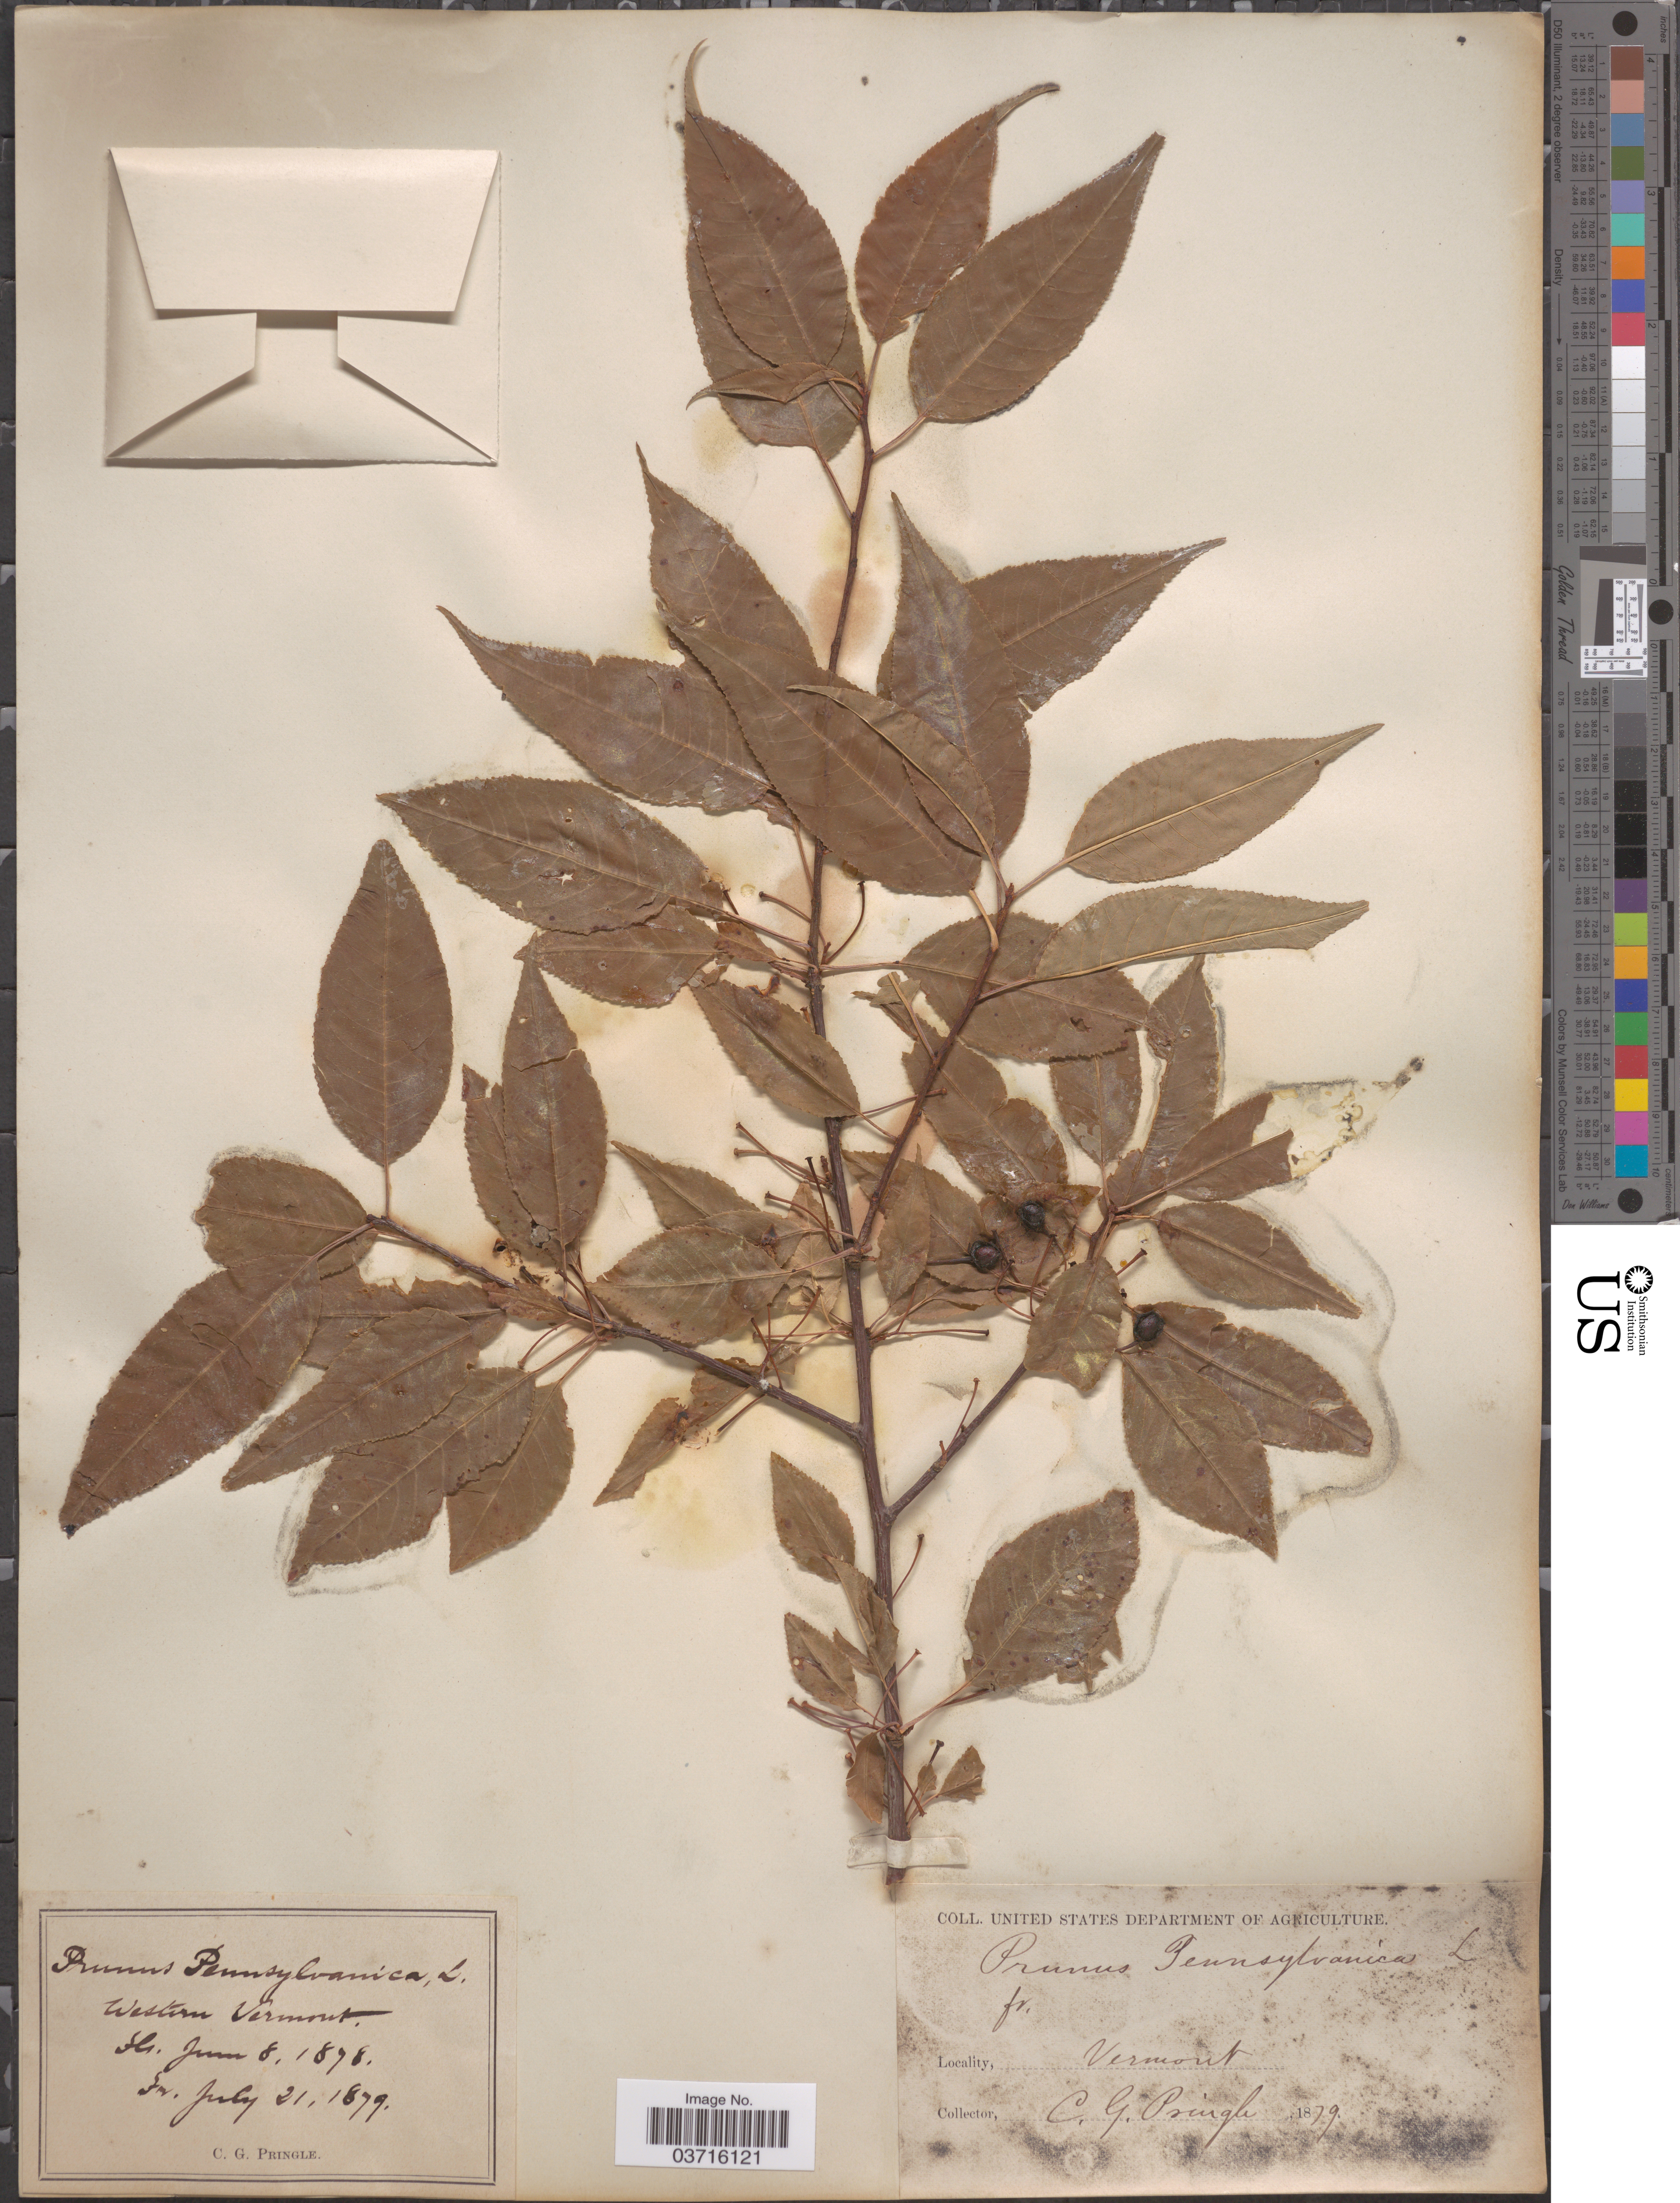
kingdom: Plantae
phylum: Tracheophyta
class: Magnoliopsida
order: Rosales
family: Rosaceae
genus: Prunus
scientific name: Prunus pensylvanica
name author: L. f.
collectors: C. G. Pringle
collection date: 1878-06-08/1879-07-21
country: United States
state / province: Vermont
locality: Western Vermont.